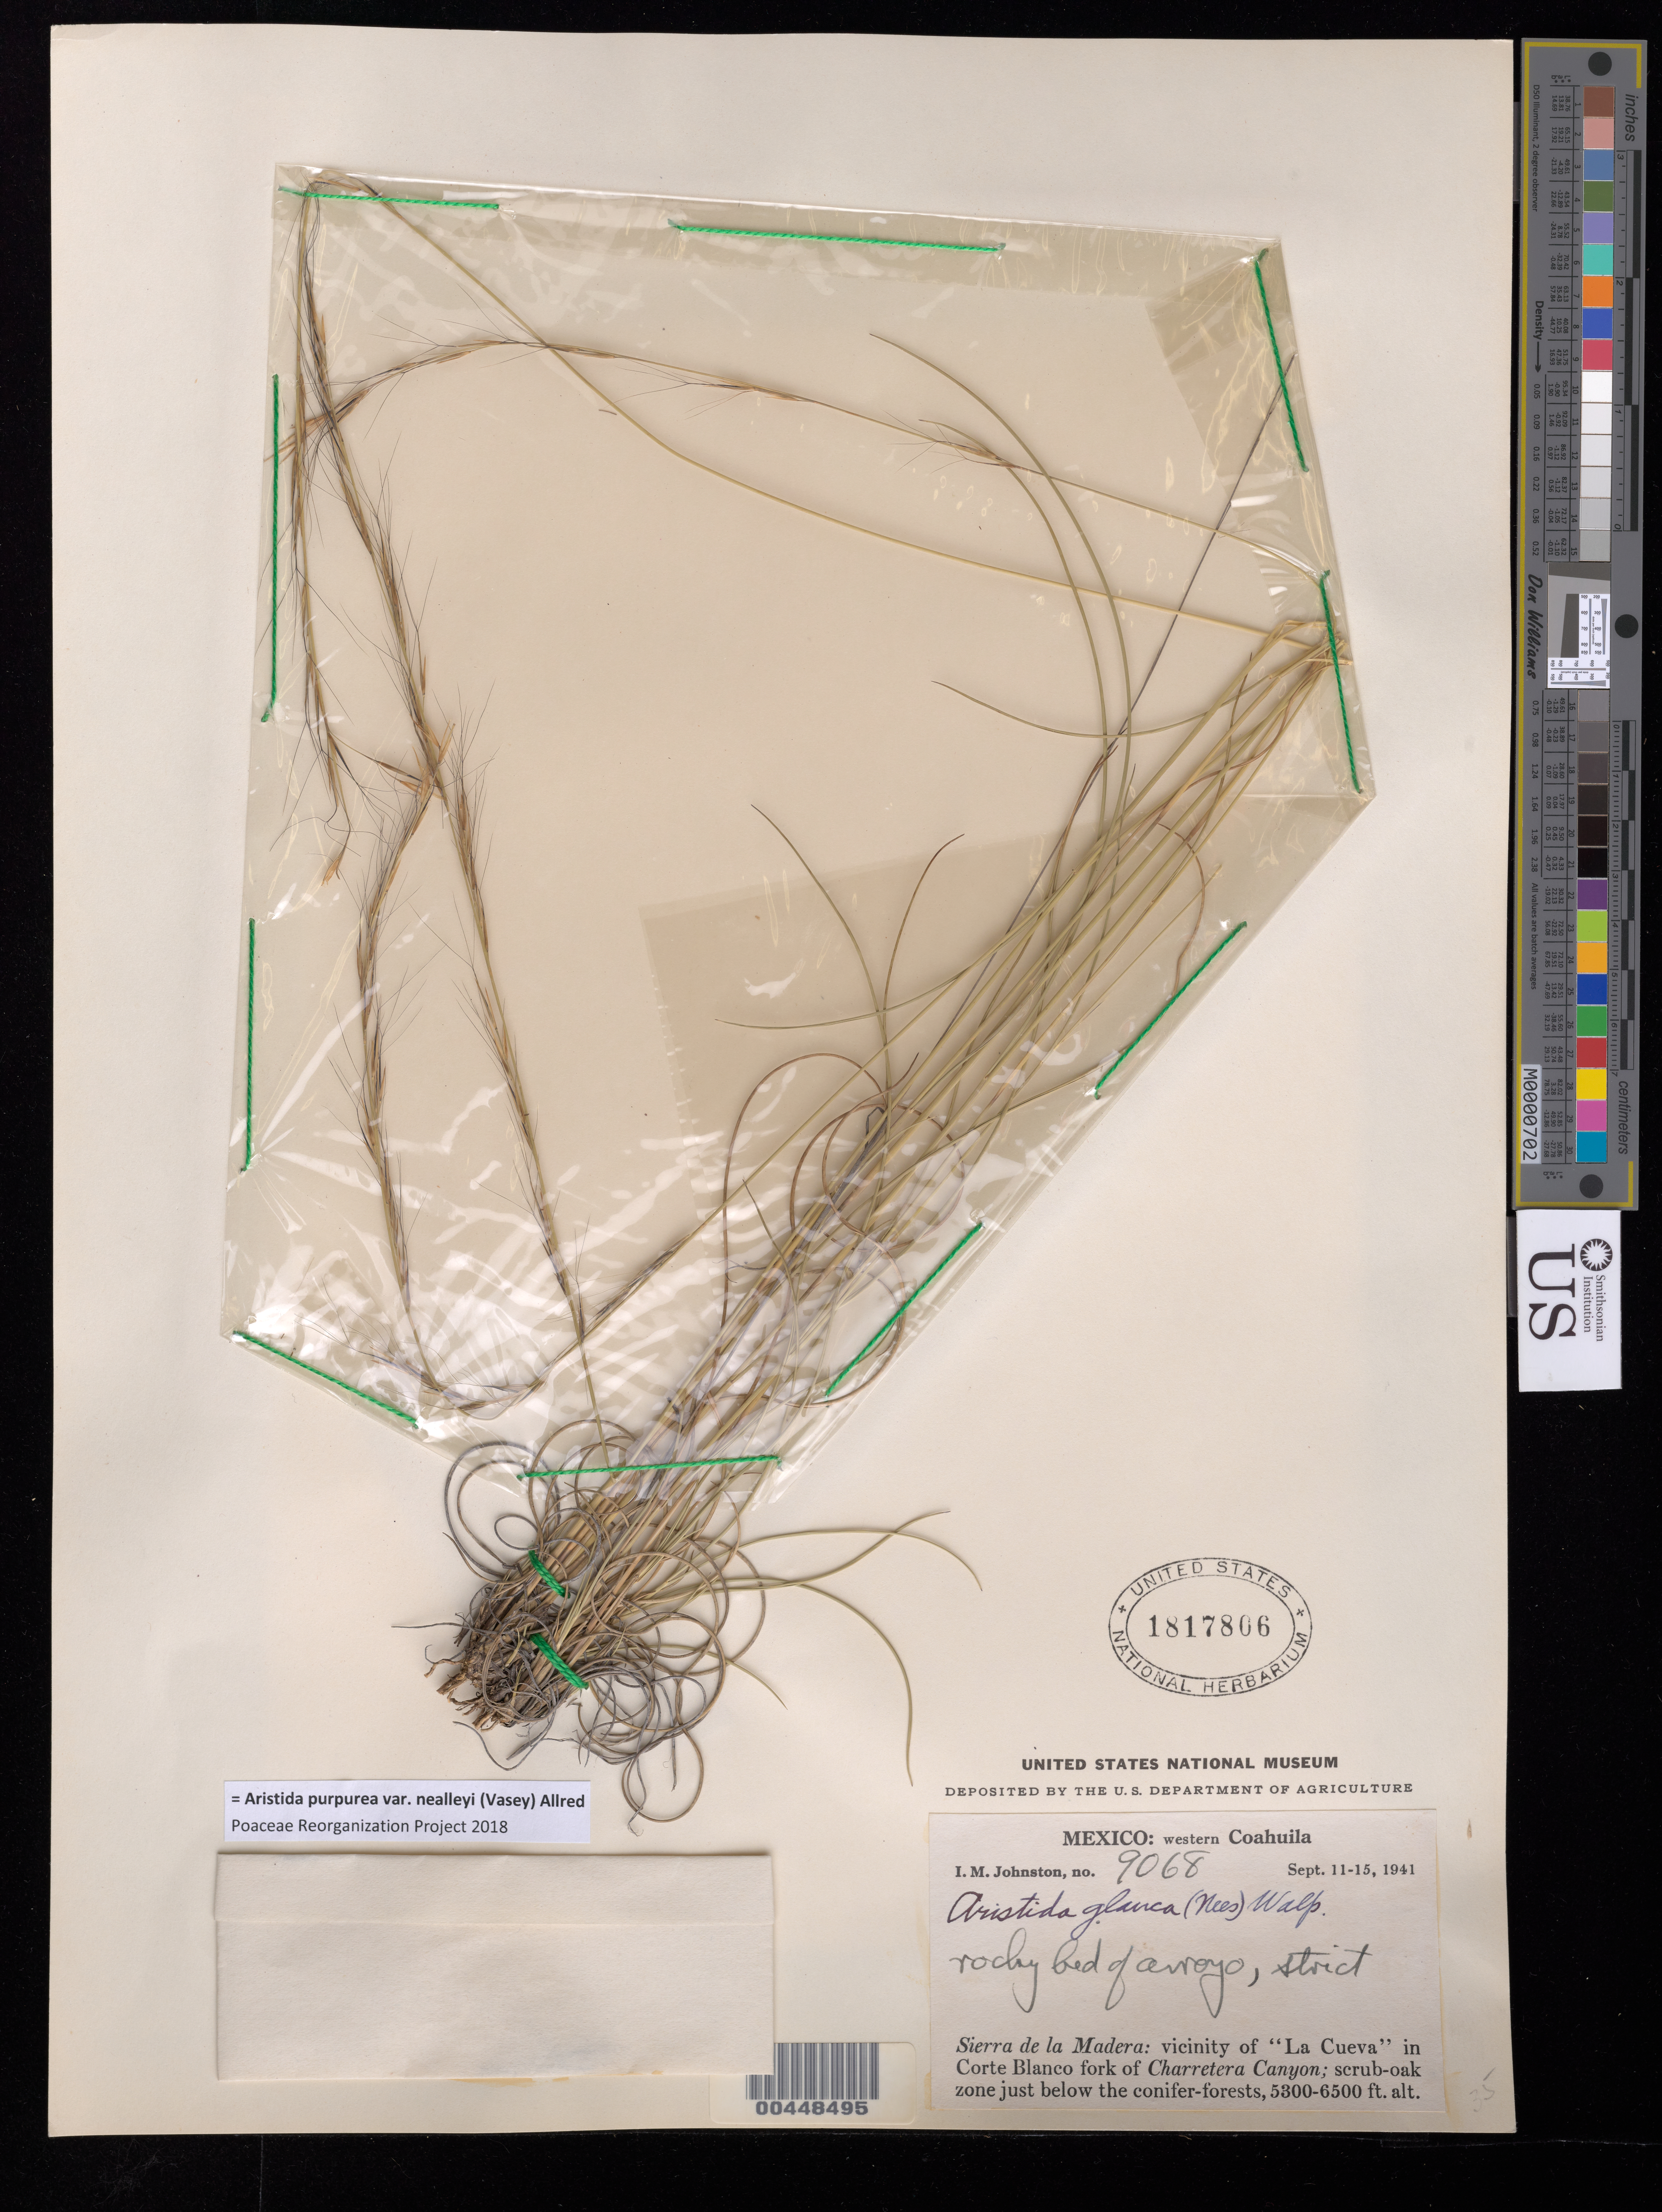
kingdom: Plantae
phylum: Tracheophyta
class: Liliopsida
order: Poales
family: Poaceae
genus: Aristida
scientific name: Aristida purpurea var. nealleyi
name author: (Vasey) Allred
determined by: Poaceae Reorganization Project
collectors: I.M. Johnston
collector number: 9068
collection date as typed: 11 Sep 1941 to 15 Sep 1941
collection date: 1941-09-11/1941-09-15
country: Mexico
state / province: Coahuila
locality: W Coahuila, Sierra de la Madera, vicinity of La Cueva in Corte Blanco fork of Charretera Canyon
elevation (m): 1615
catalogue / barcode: US 1817806